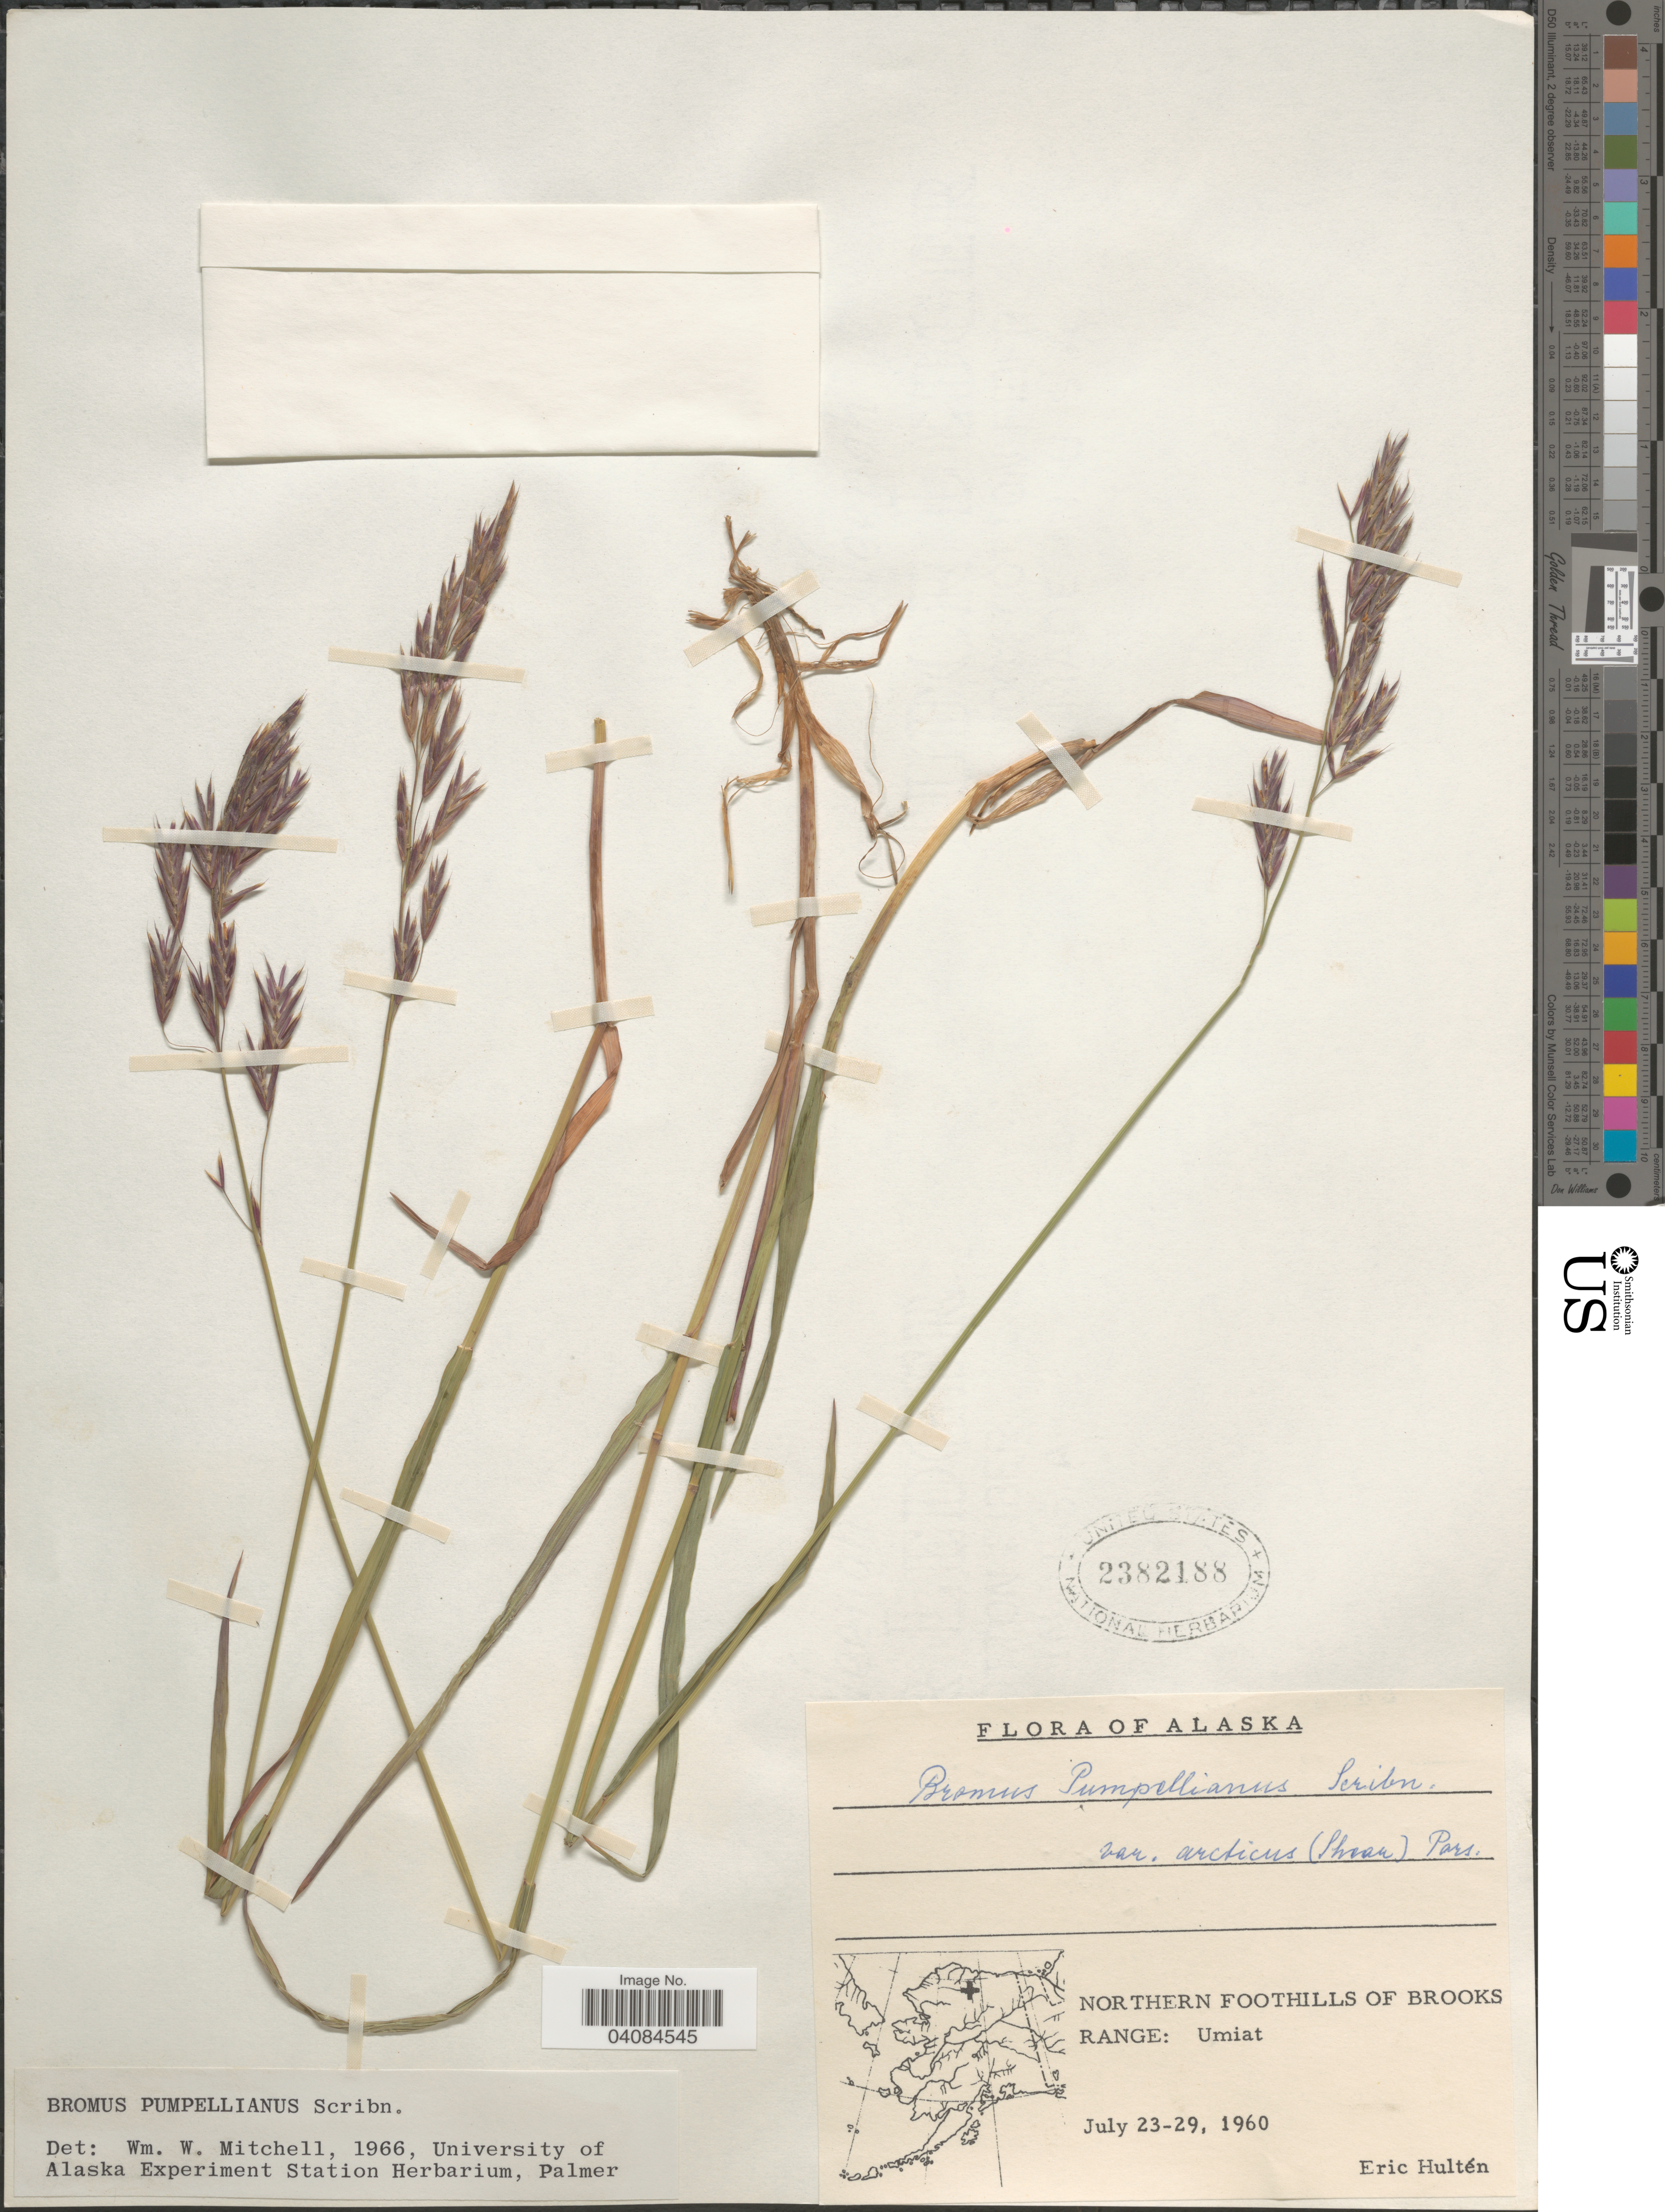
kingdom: Plantae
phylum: Tracheophyta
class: Liliopsida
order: Poales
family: Poaceae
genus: Bromus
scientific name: Bromus pumpellianus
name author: Scribn.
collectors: E. G. Hultén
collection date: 1960-07-23/1960-07-29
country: United States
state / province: Alaska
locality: Northern Foothills of Brooks Range: Umiat.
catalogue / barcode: US 2382188